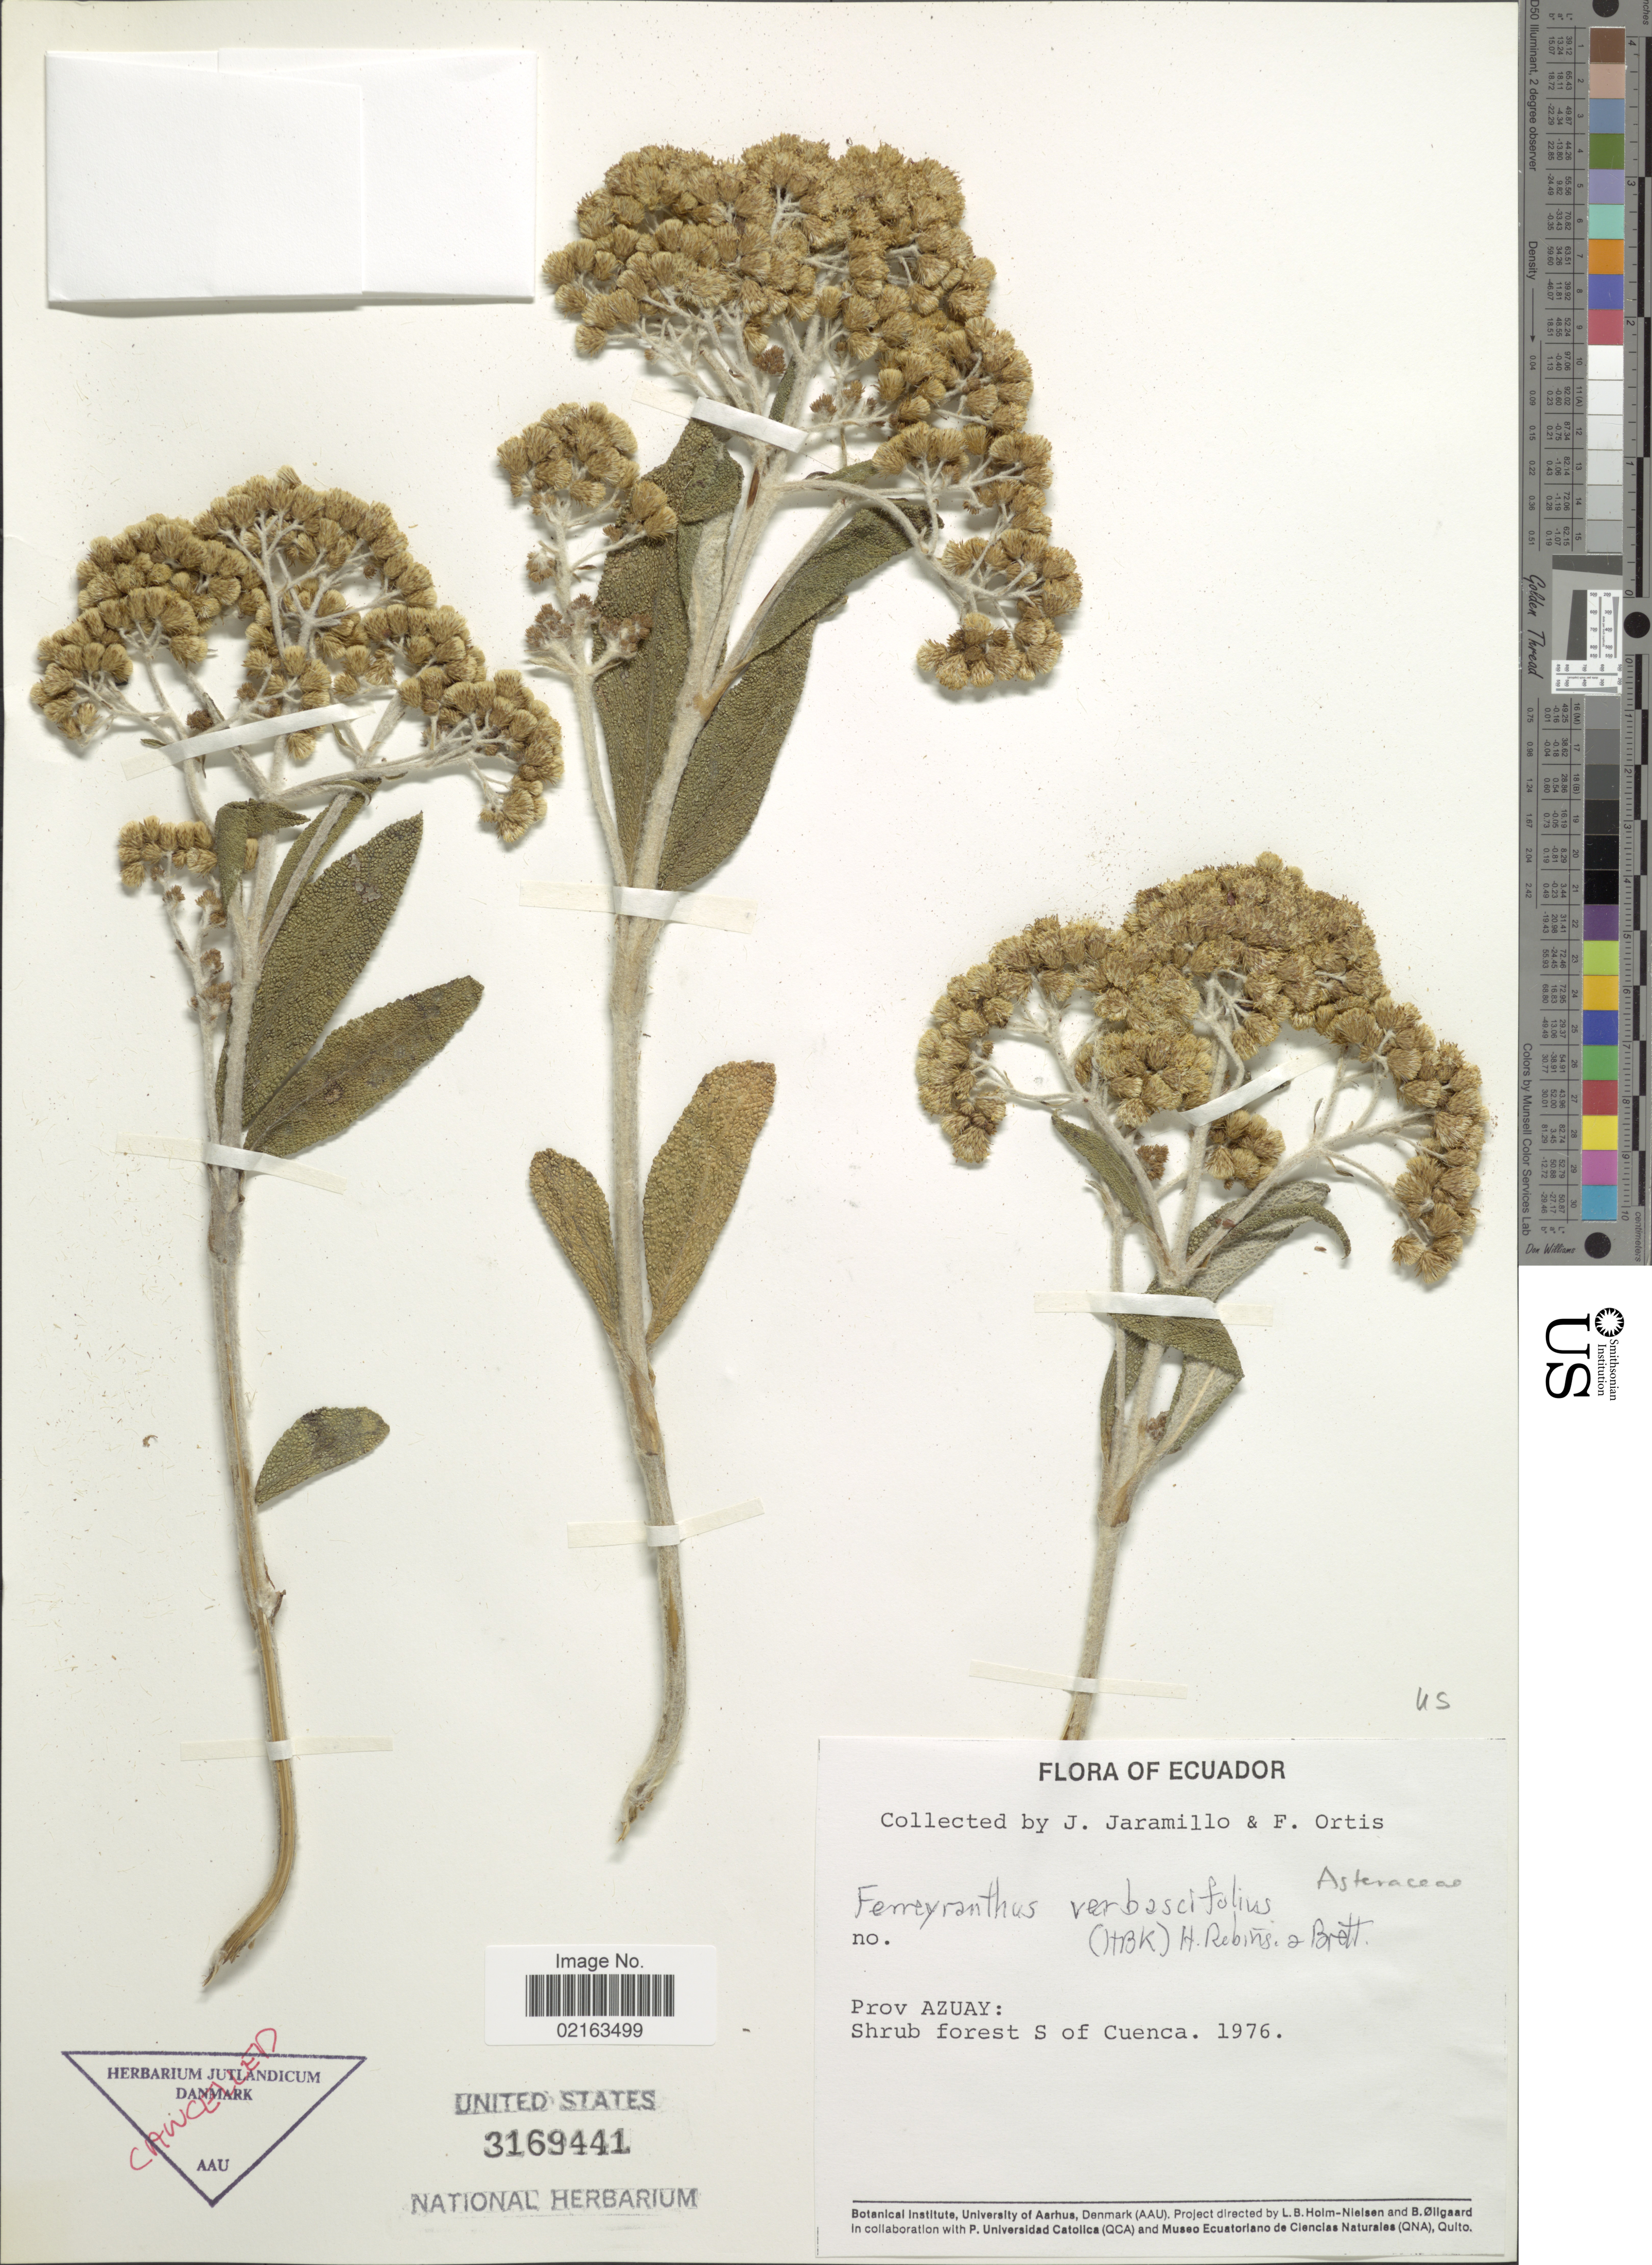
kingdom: Plantae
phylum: Tracheophyta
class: Magnoliopsida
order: Asterales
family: Asteraceae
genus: Ferreyranthus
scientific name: Ferreyranthus verbascifolius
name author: (Kunth) H. Rob. & Brettell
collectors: J. Jaramillo & F. Ortis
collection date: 1976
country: Ecuador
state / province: Azuay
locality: Prov Azuay: Shrub forest S of Cuenca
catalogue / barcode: US 3169441